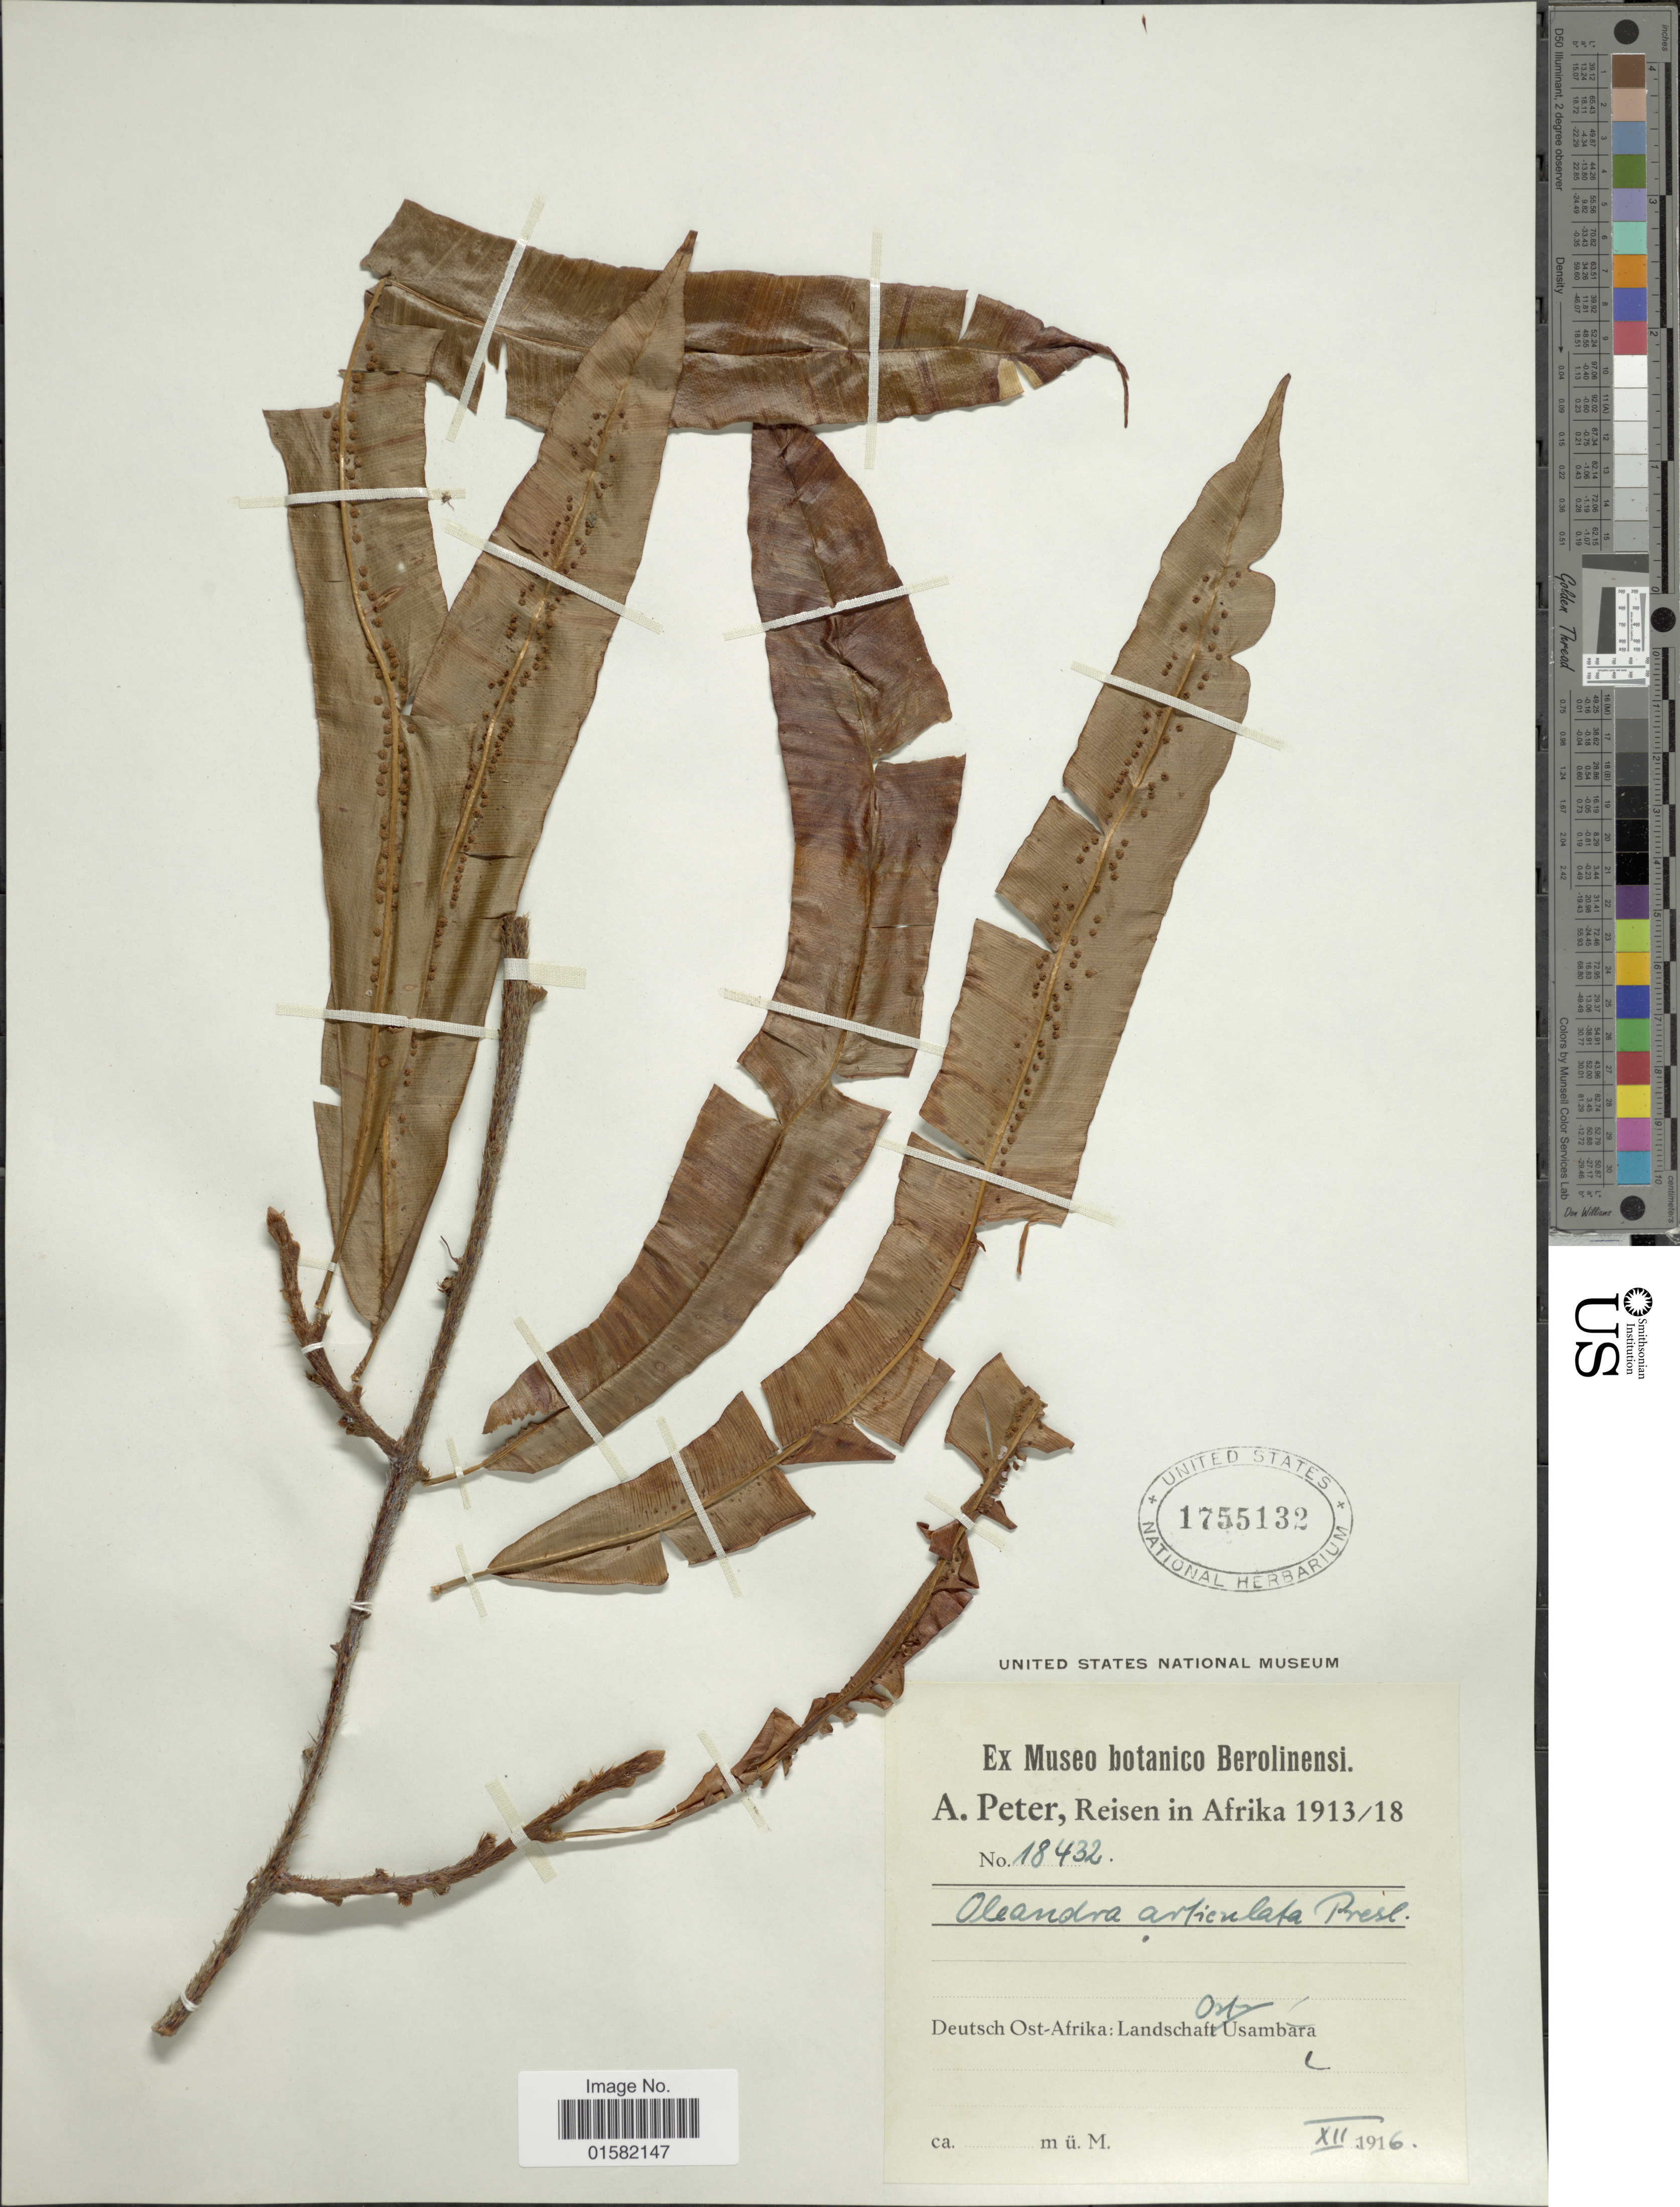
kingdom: Plantae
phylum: Tracheophyta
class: Polypodiopsida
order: Polypodiales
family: Oleandraceae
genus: Oleandra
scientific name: Oleandra africana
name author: Bonap.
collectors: A. Peter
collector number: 18432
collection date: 1916-12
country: Tanzania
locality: Afrika, Deutsch Ost-Afrika: Landschaft Ost Usambara.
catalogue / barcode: US 1755132